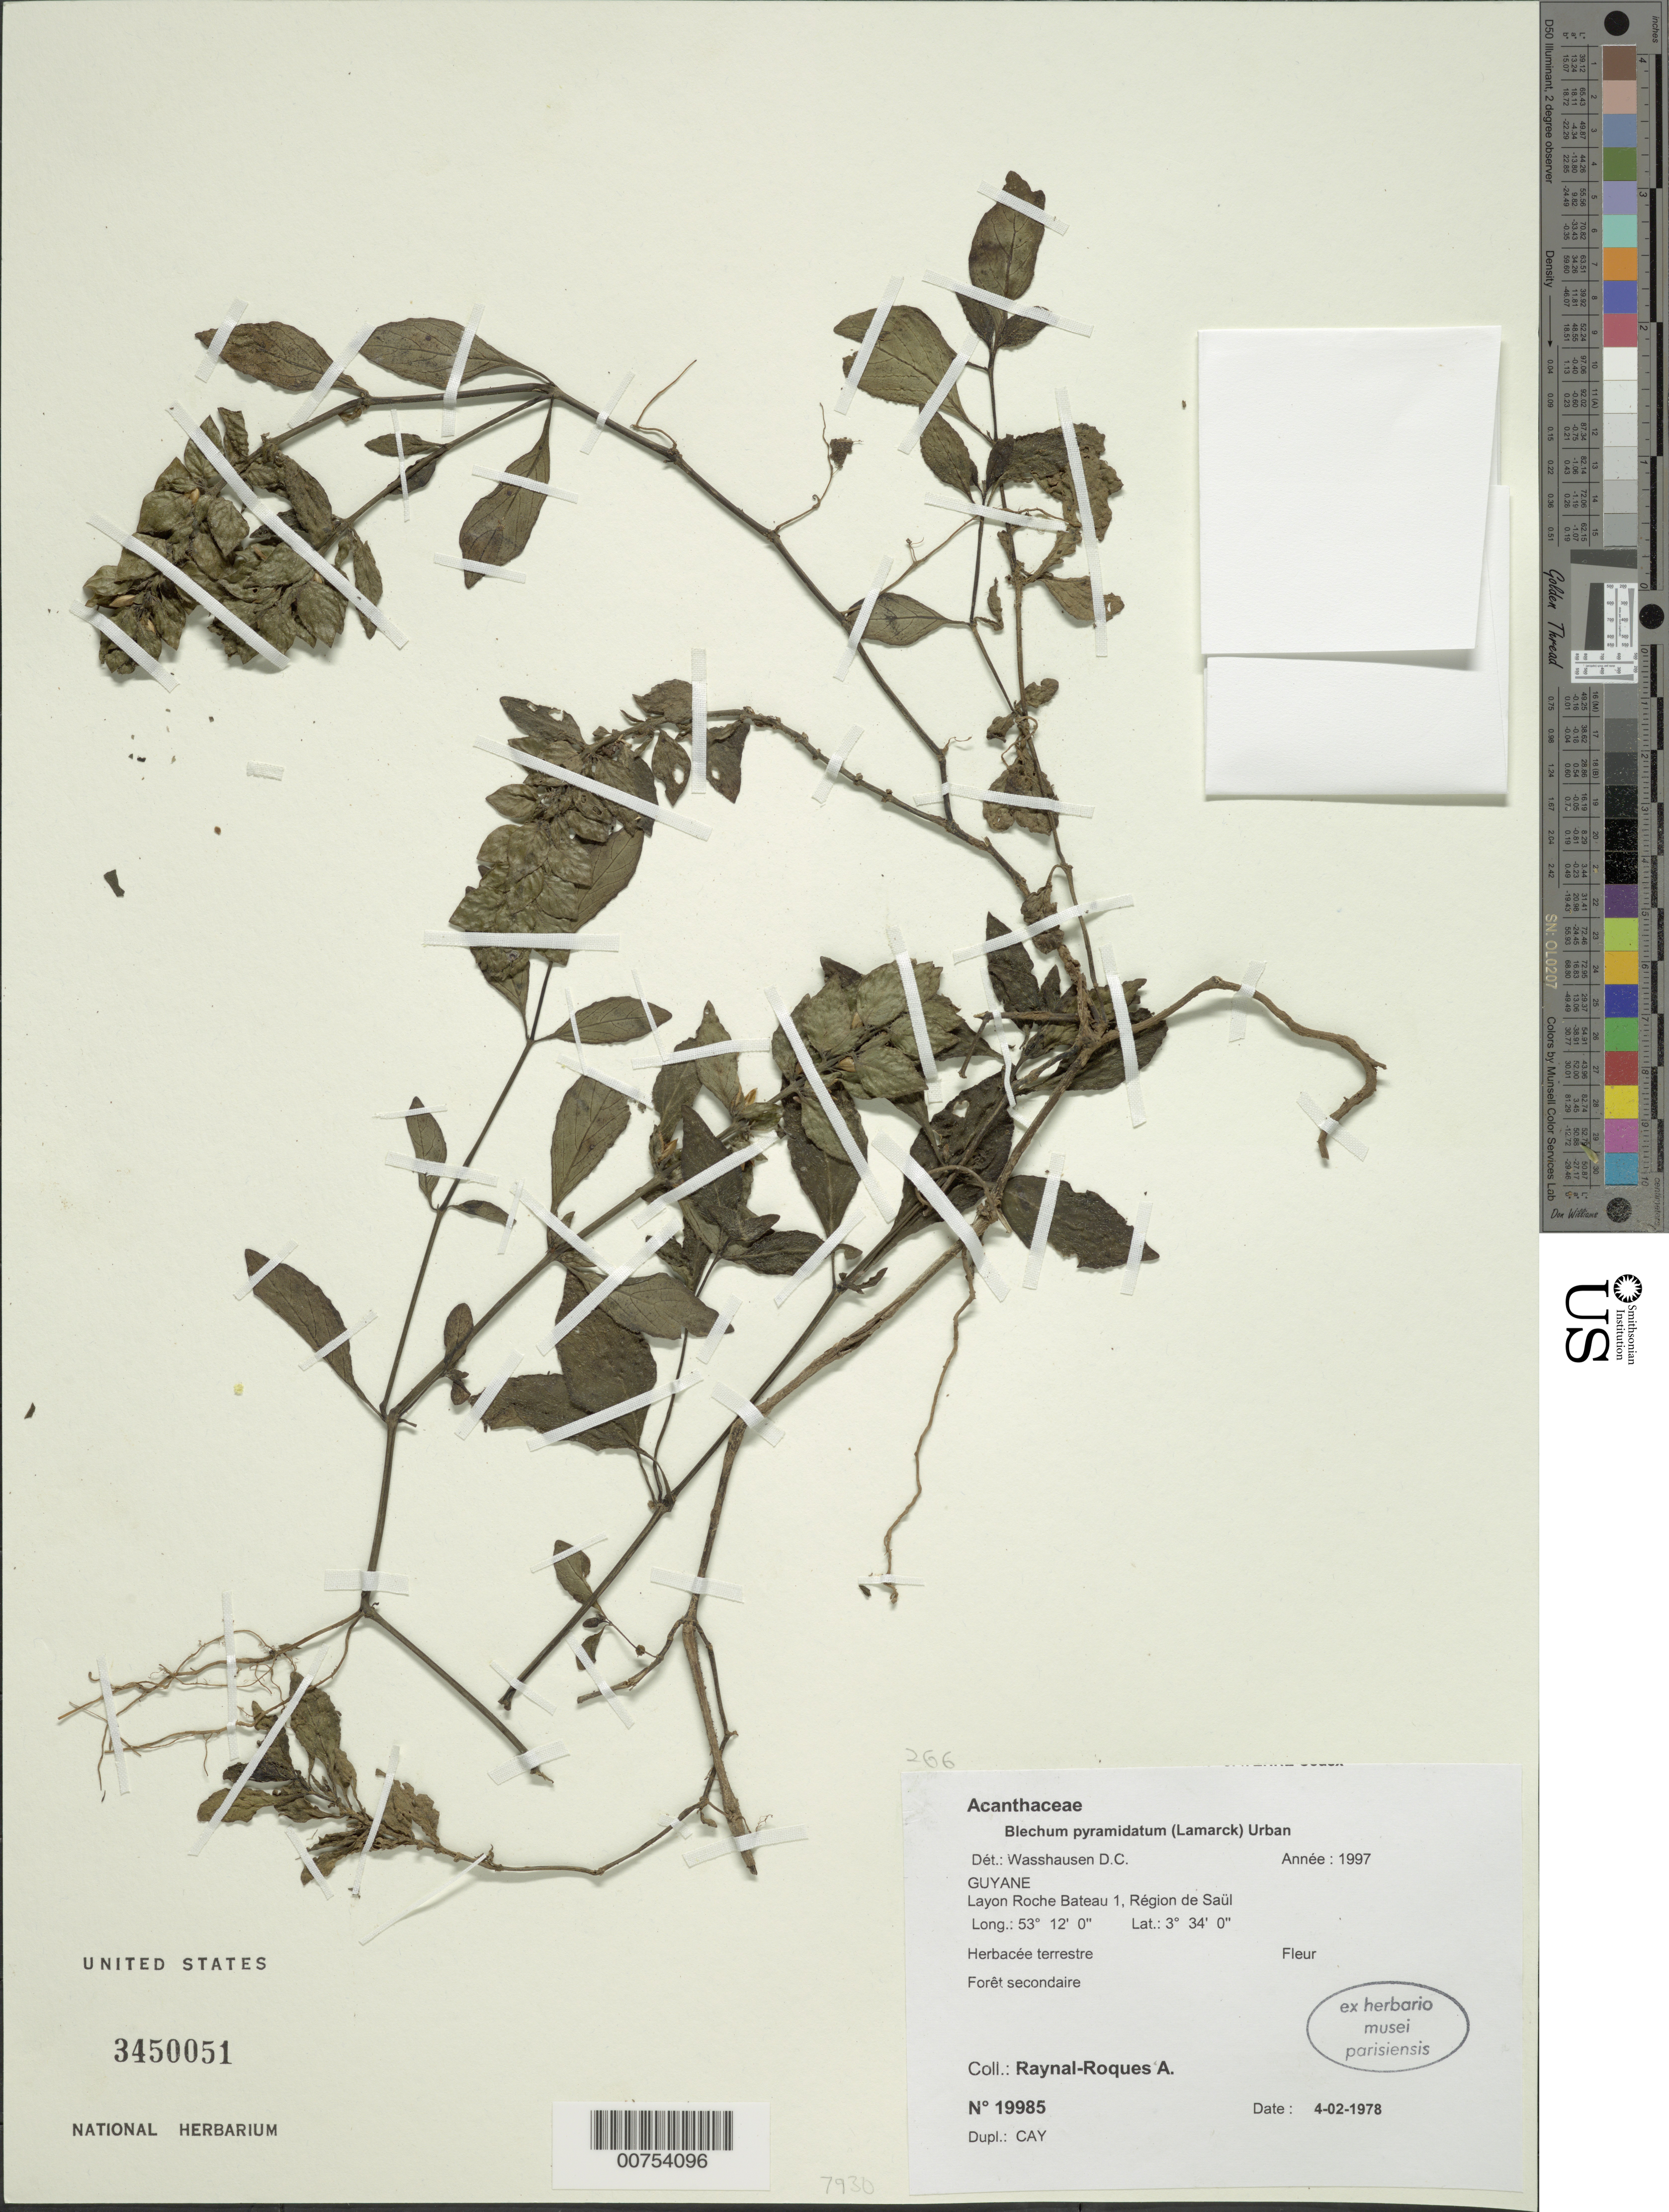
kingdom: Plantae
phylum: Tracheophyta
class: Magnoliopsida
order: Lamiales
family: Acanthaceae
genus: Blechum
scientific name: Blechum pyramidatum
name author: (Lam.) Urb.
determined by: Wasshausen, Dieter C., (BOT), Smithsonian Institution - National Museum of Natural History (UNITED STATES)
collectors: A. M. Raynal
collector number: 19985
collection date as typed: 4-Feb-78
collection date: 1978-02-04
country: French Guiana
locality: Saül, Roche Bateau 1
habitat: Secondary forest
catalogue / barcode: US 3450051